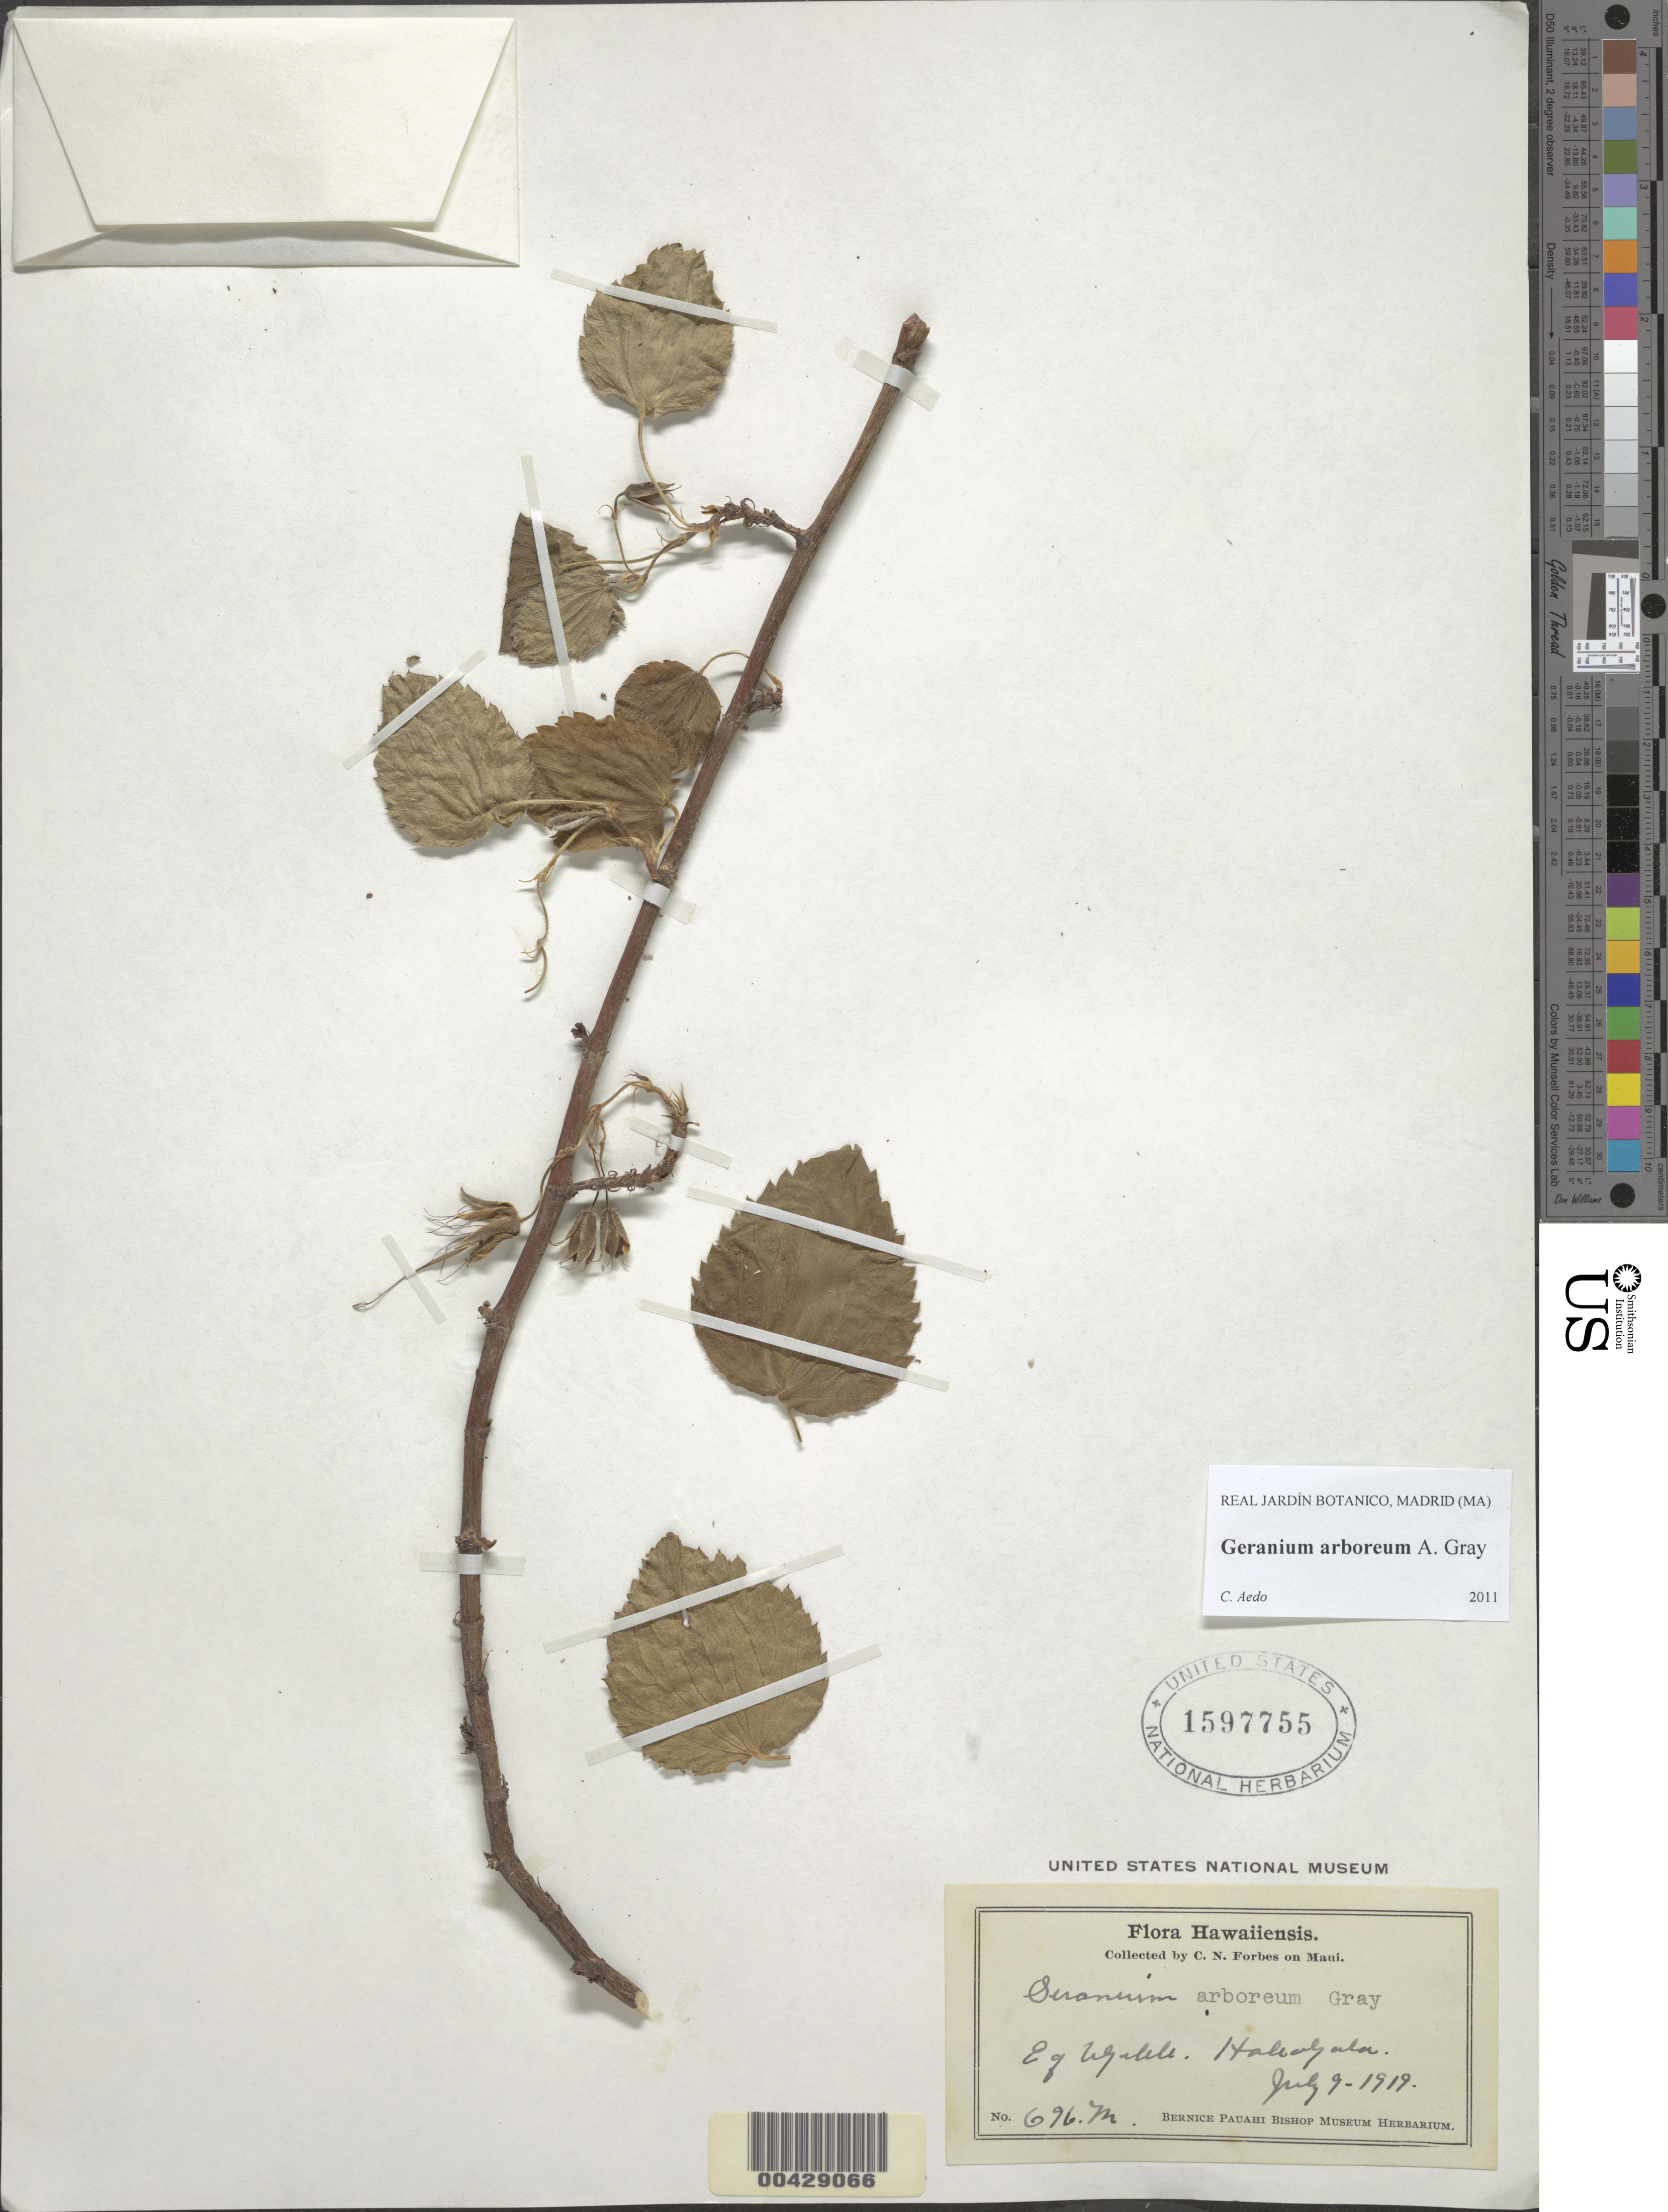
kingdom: Plantae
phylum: Tracheophyta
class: Magnoliopsida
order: Geraniales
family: Geraniaceae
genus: Geranium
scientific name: Geranium arboreum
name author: A. Gray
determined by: Aedo, C.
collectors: C. N. Forbes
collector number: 696.M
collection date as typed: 9 Jul 1919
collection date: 1919-07-09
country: United States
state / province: Hawaii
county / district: Maui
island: Maui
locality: E of Ukulele, Haleakala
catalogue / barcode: US 1597755